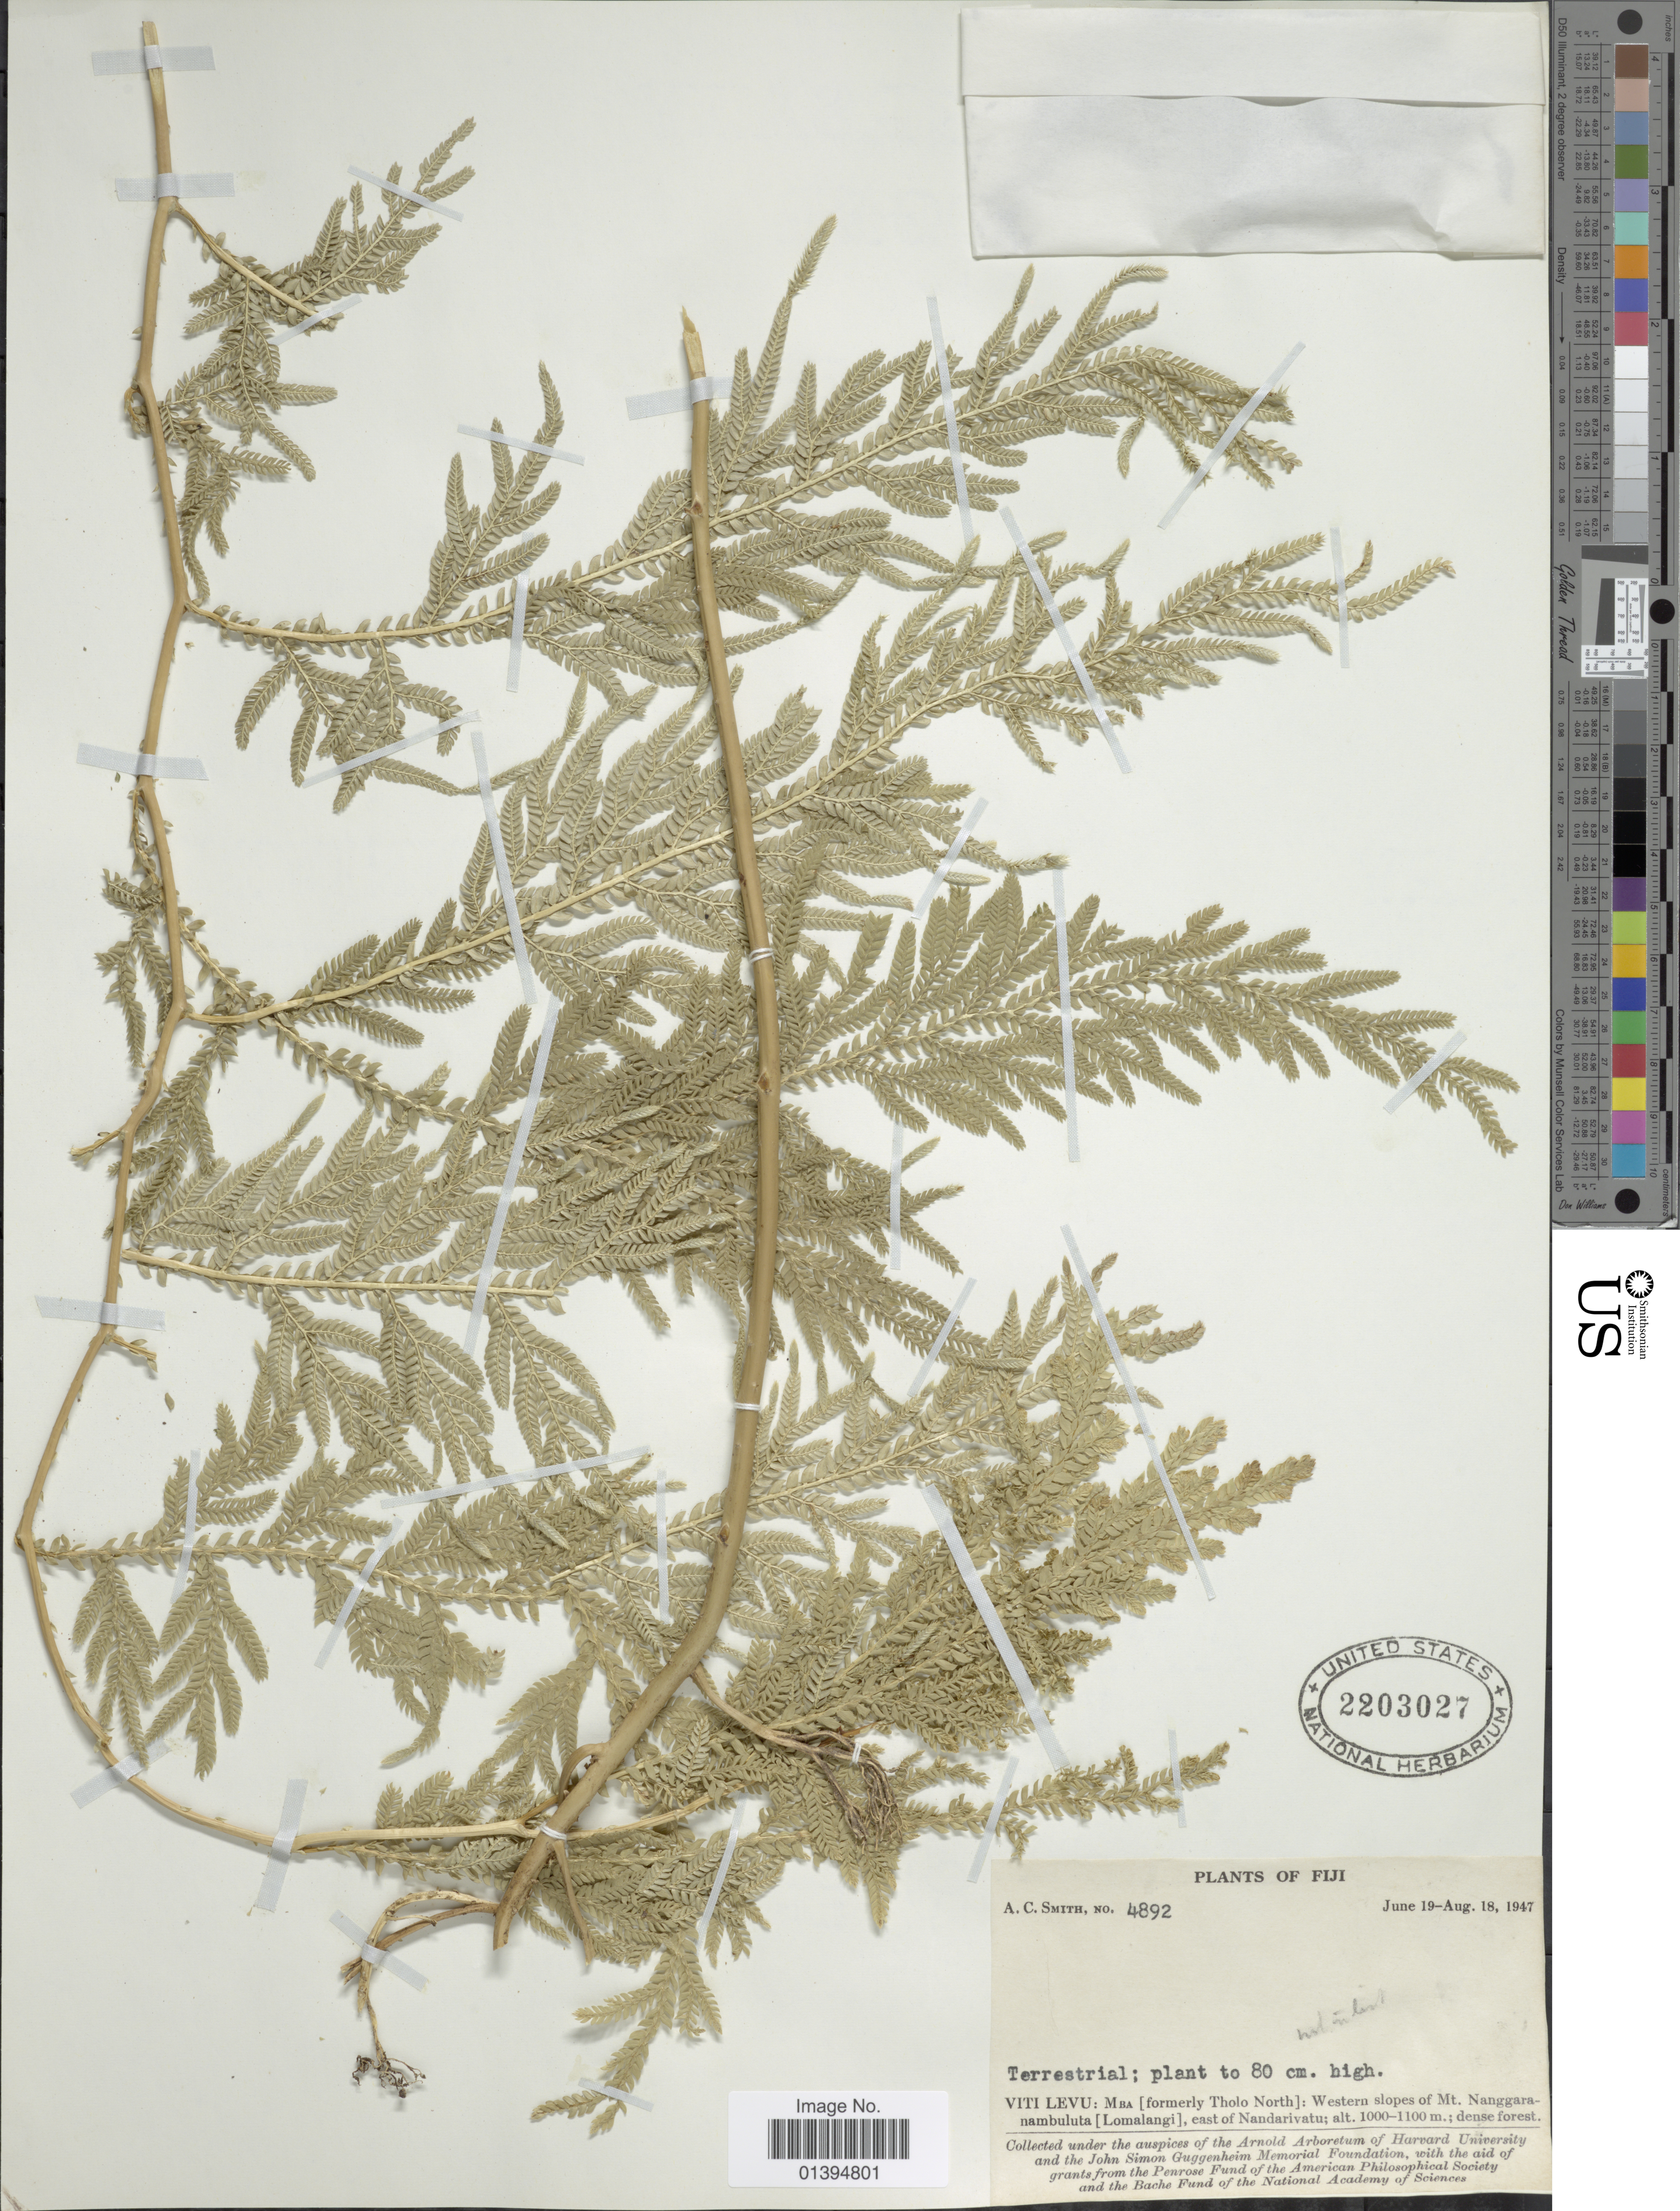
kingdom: Plantae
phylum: Tracheophyta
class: Lycopodiopsida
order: Selaginellales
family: Selaginellaceae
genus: Selaginella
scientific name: Selaginella sp.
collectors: A. C. Smith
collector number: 4892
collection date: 1947-06-19/1947-08-18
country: Fiji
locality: Viti Levu: Mba [formerly Tholo North]: Western slopes of Mt. Nanggaranambuluta [Lomalangi], east of Nandarivatu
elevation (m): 1000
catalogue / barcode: US 2203027